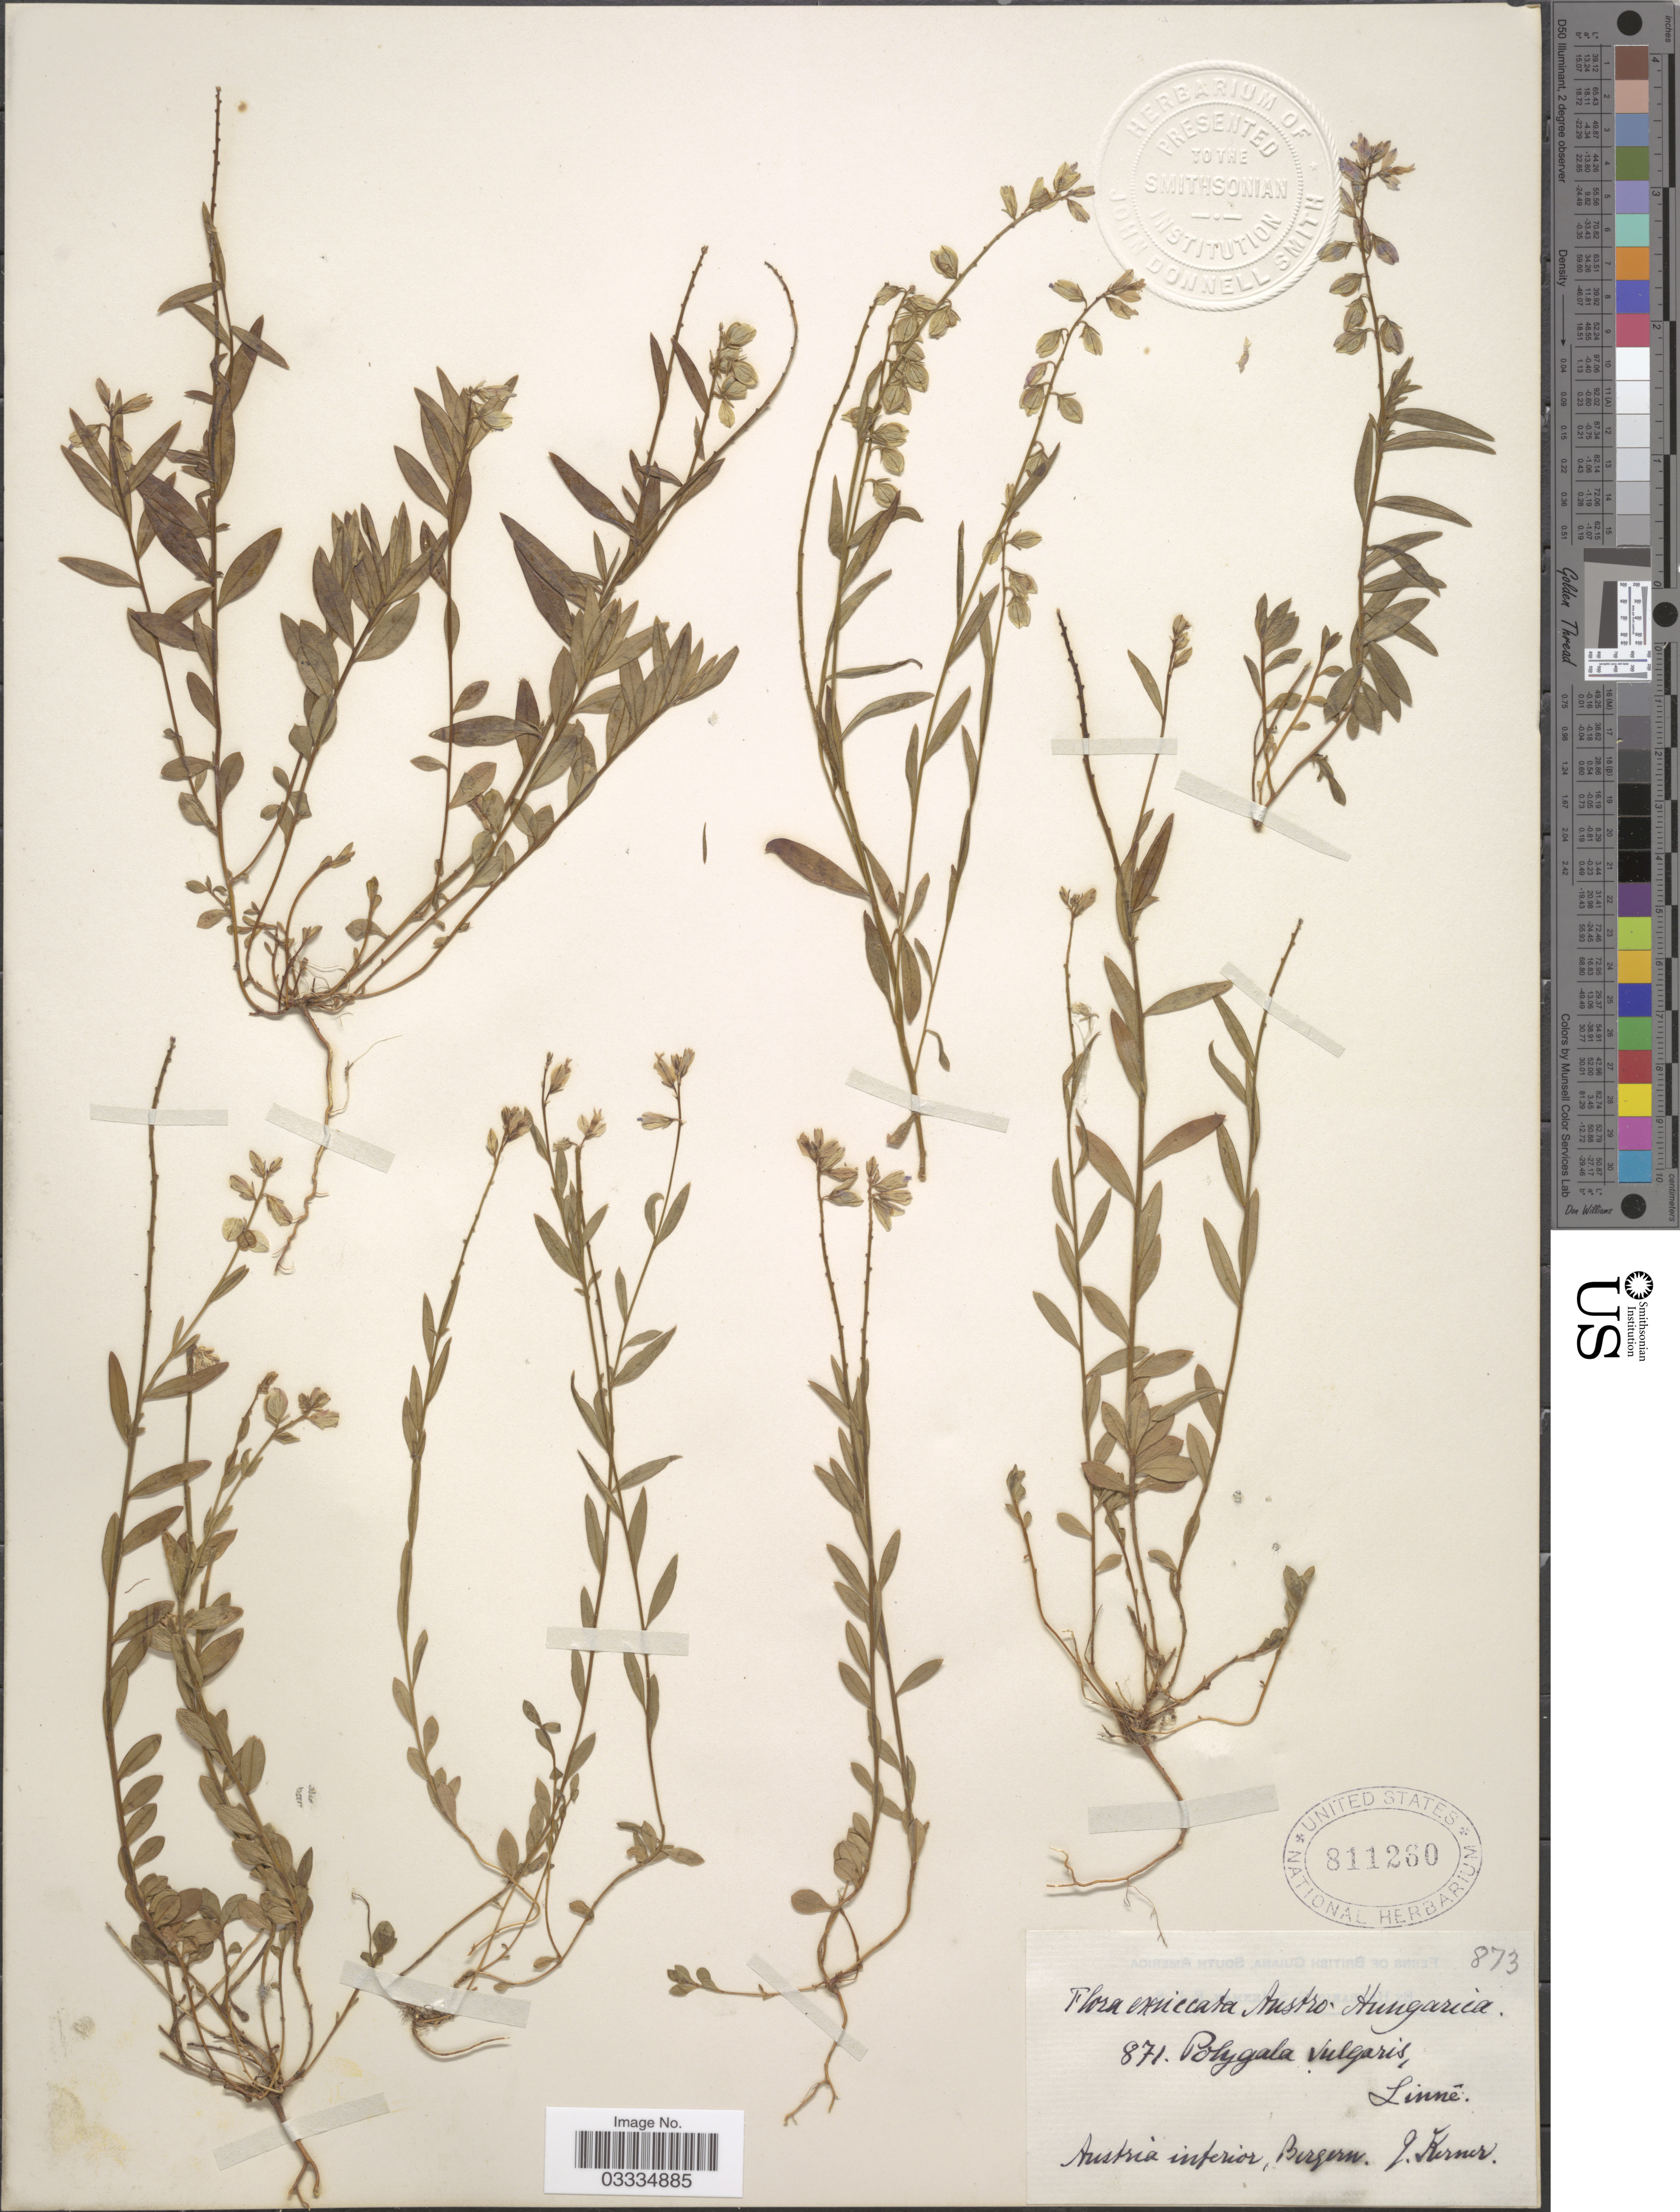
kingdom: Plantae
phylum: Tracheophyta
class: Magnoliopsida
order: Fabales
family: Polygalaceae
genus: Polygala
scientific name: Polygala vulgaris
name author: L.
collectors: J. Kerner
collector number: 871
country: Austria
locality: Austria inferior, Bergern.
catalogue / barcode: US 811260